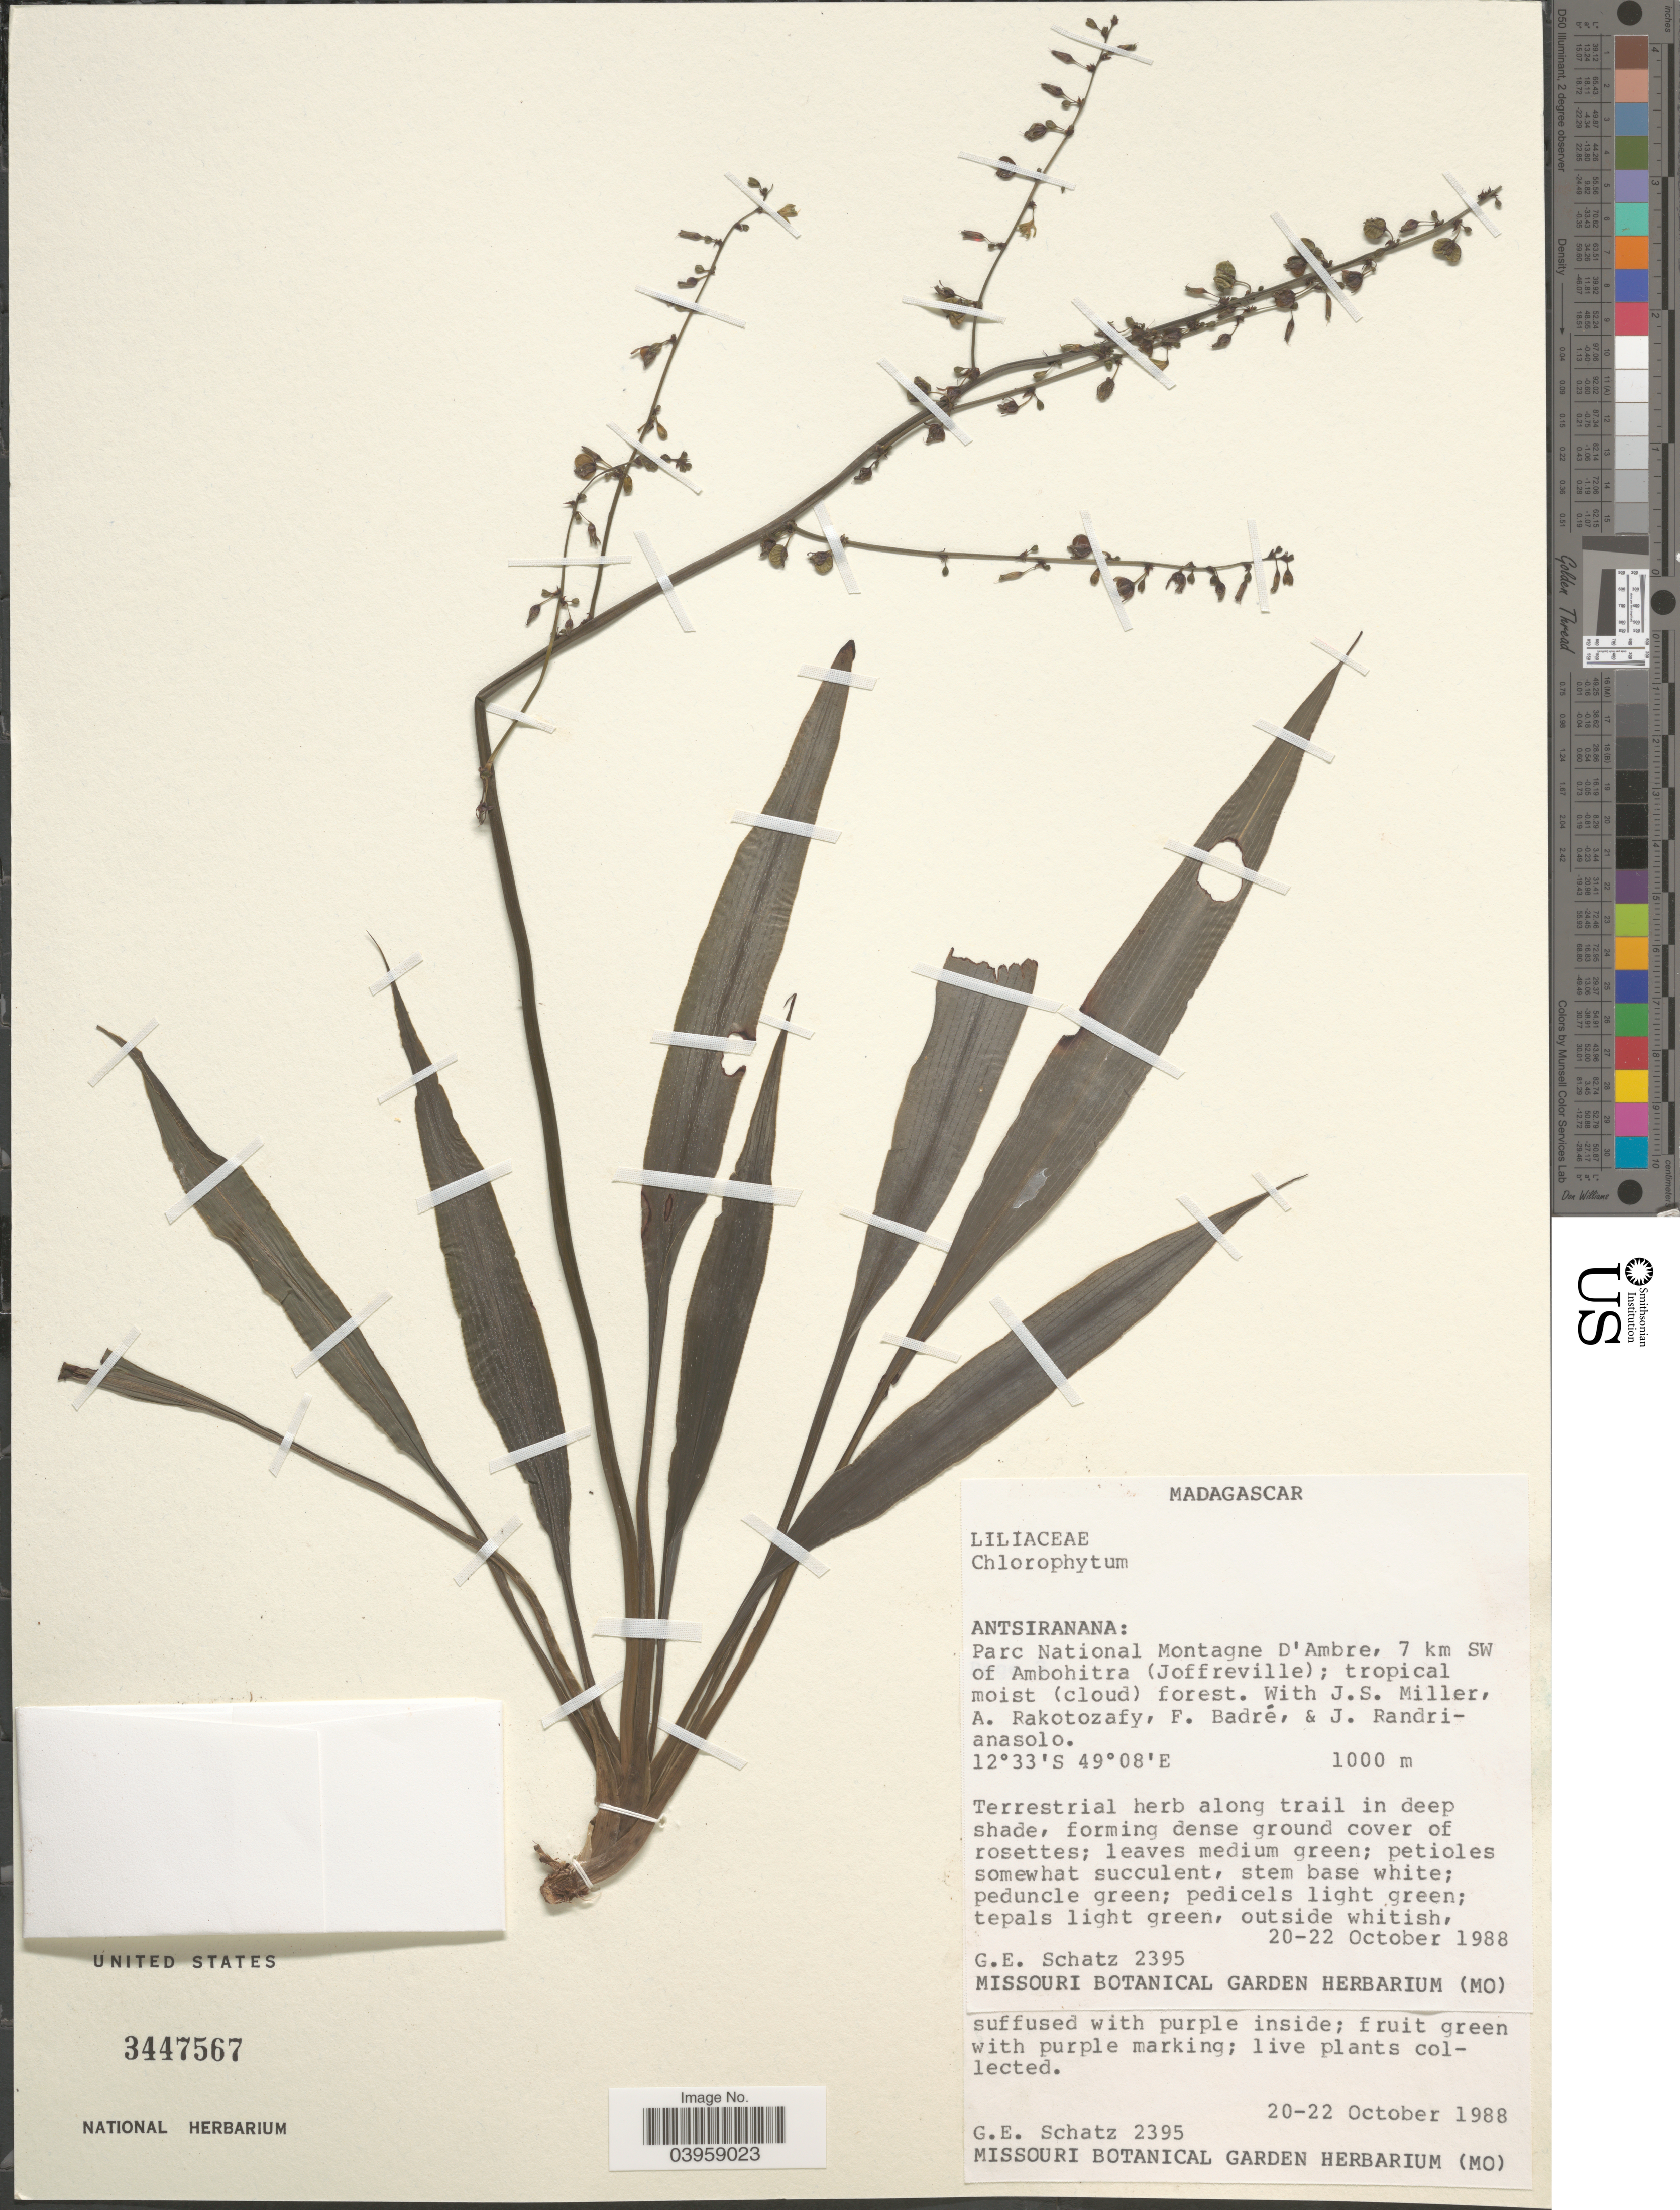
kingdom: Plantae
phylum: Tracheophyta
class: Liliopsida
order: Asparagales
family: Asparagaceae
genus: Chlorophytum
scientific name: Chlorophytum sp.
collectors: G. C. Schatz, J. S. Miller, A. Rakotozafy, F. Badré & J. Randrianasolo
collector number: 2395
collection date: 1988-10-20/1988-10-22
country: Madagascar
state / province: Diana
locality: Parc National Montagne D'Ambre, 7 km SW of Ambohitra (Joffreville); tropical moist (cloud) forest.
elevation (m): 1000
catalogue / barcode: US 3447567